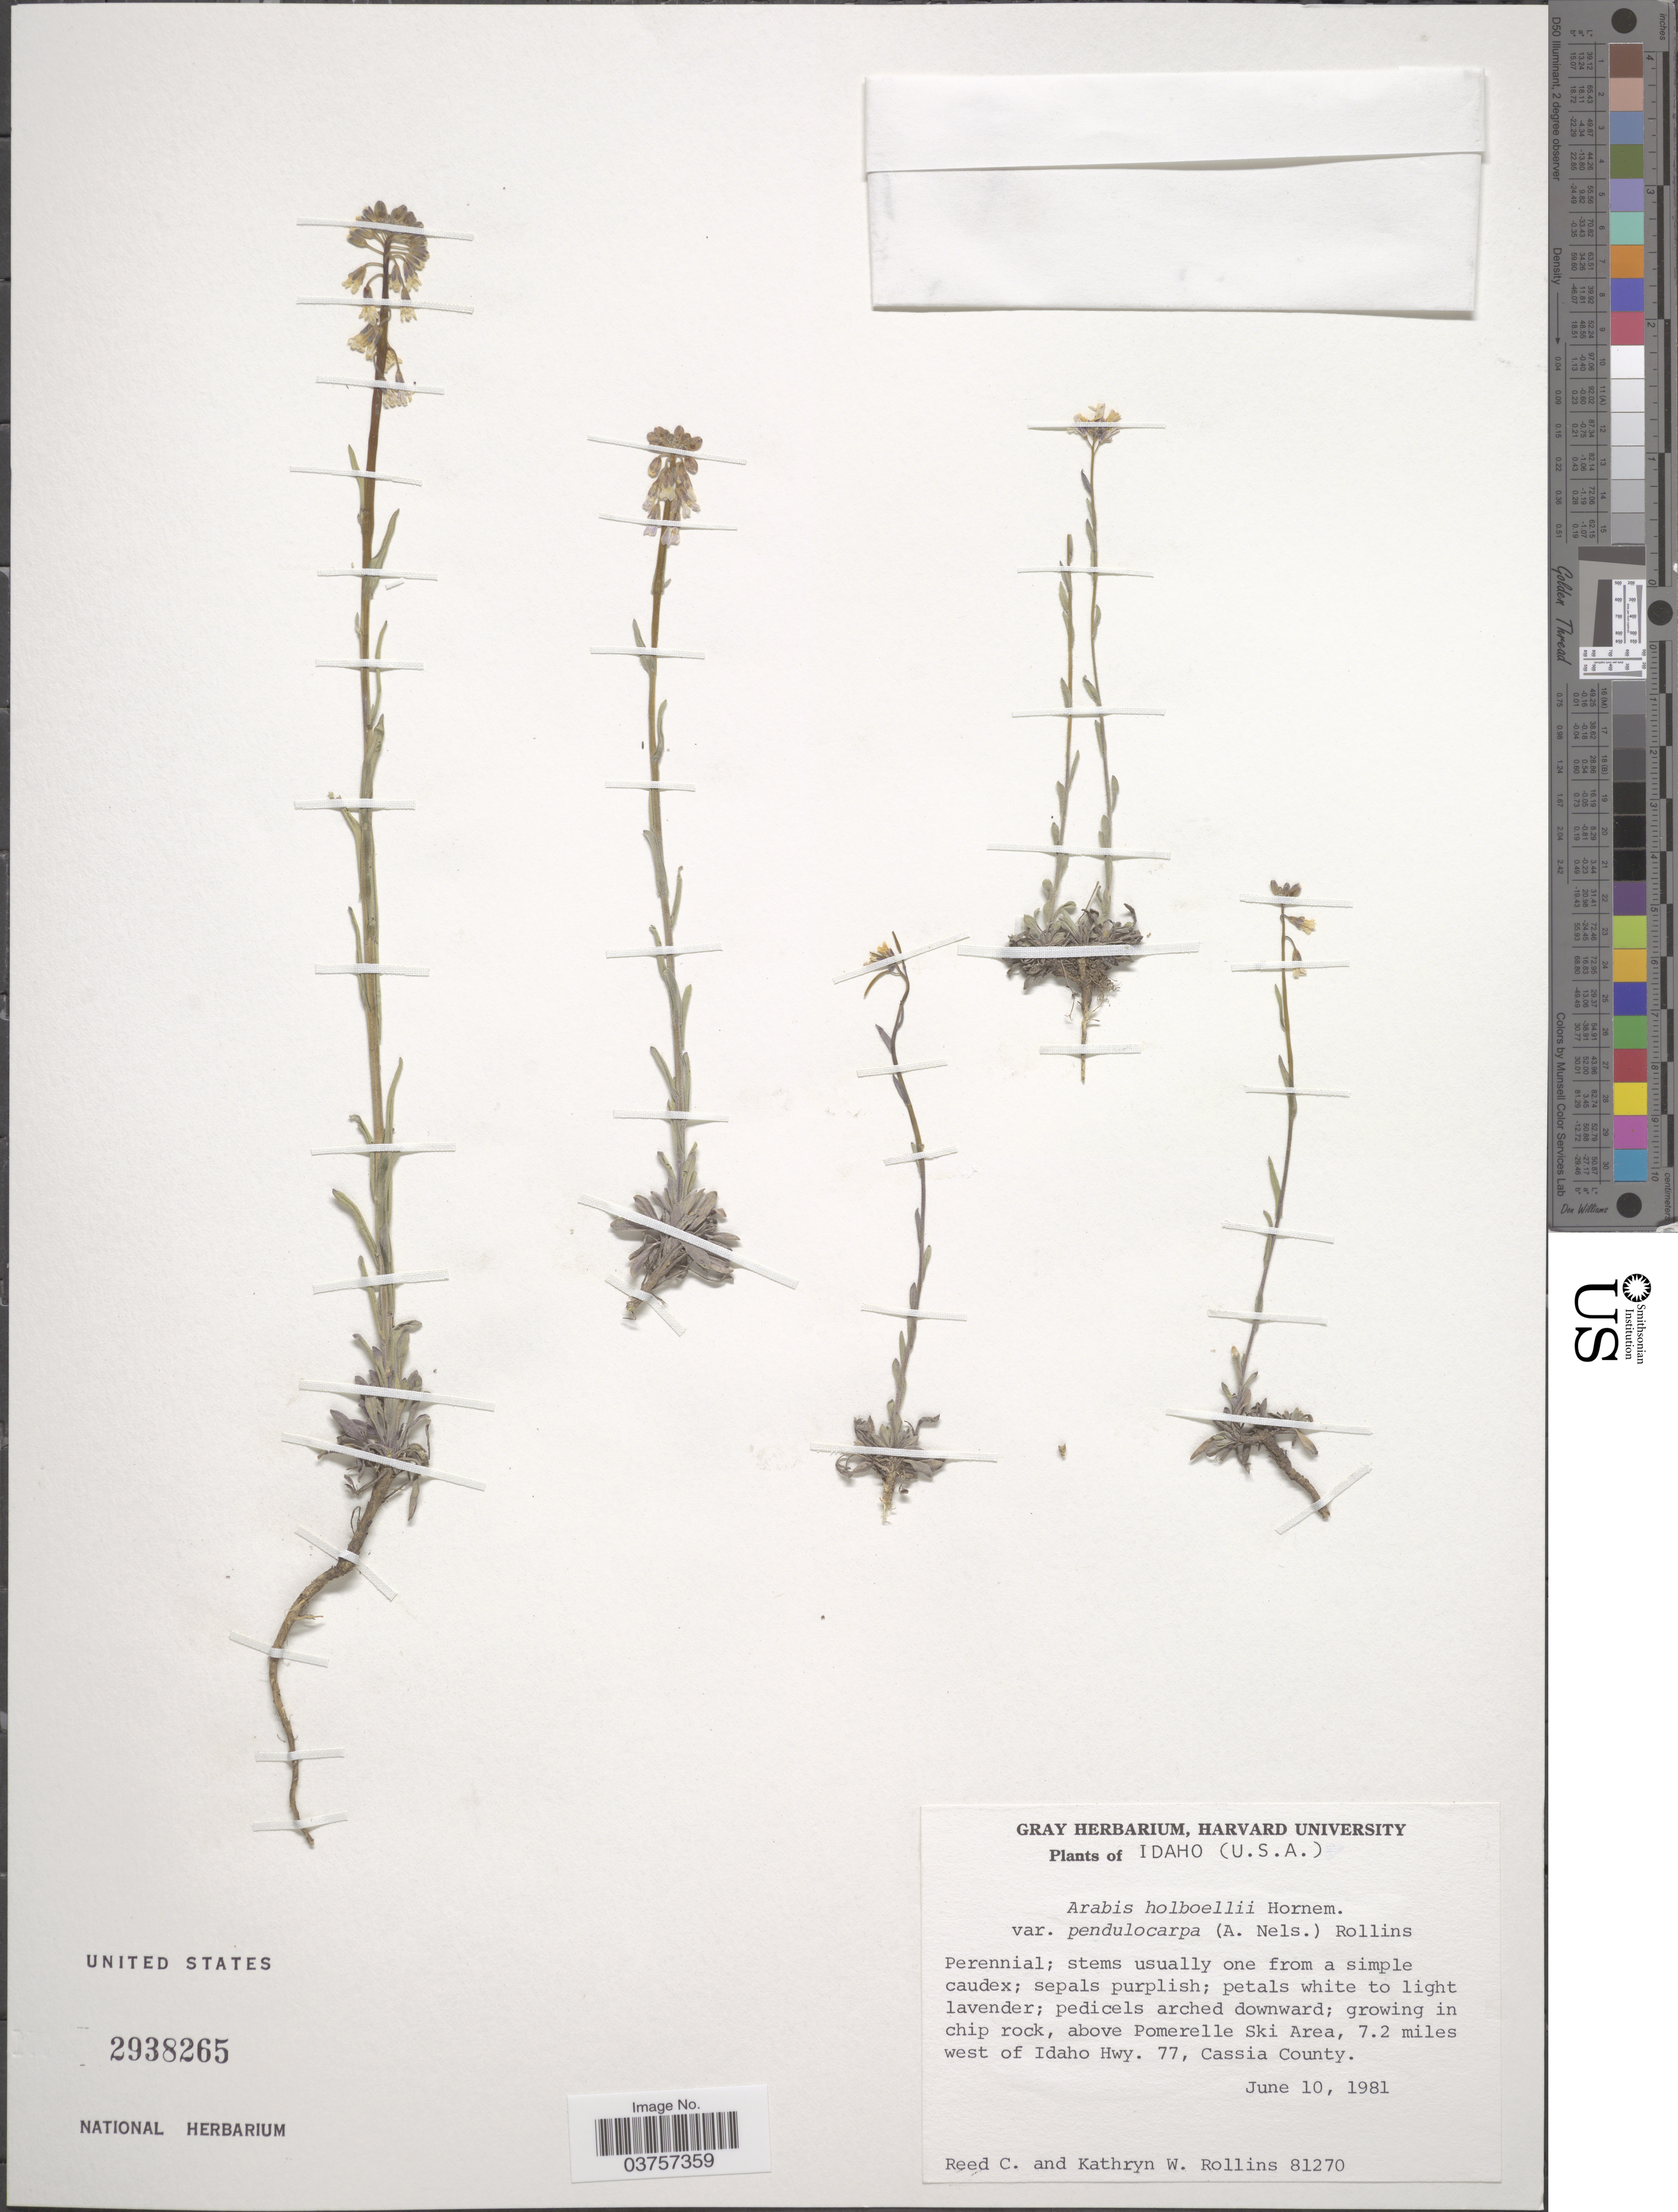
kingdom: Plantae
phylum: Tracheophyta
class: Magnoliopsida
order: Brassicales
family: Brassicaceae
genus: Arabis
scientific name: Arabis holboellii var. pendulocarpa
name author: (A. Nelson) Rollins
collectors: R. C. Rollins & K. W. Rollins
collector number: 81270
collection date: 1981-06-10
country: United States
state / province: Idaho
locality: Above Pomerelle Ski Area, 7.2 miles west of Idaho Hwy. 77, Cassia County.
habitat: growing in chip rock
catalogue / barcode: US 2938265